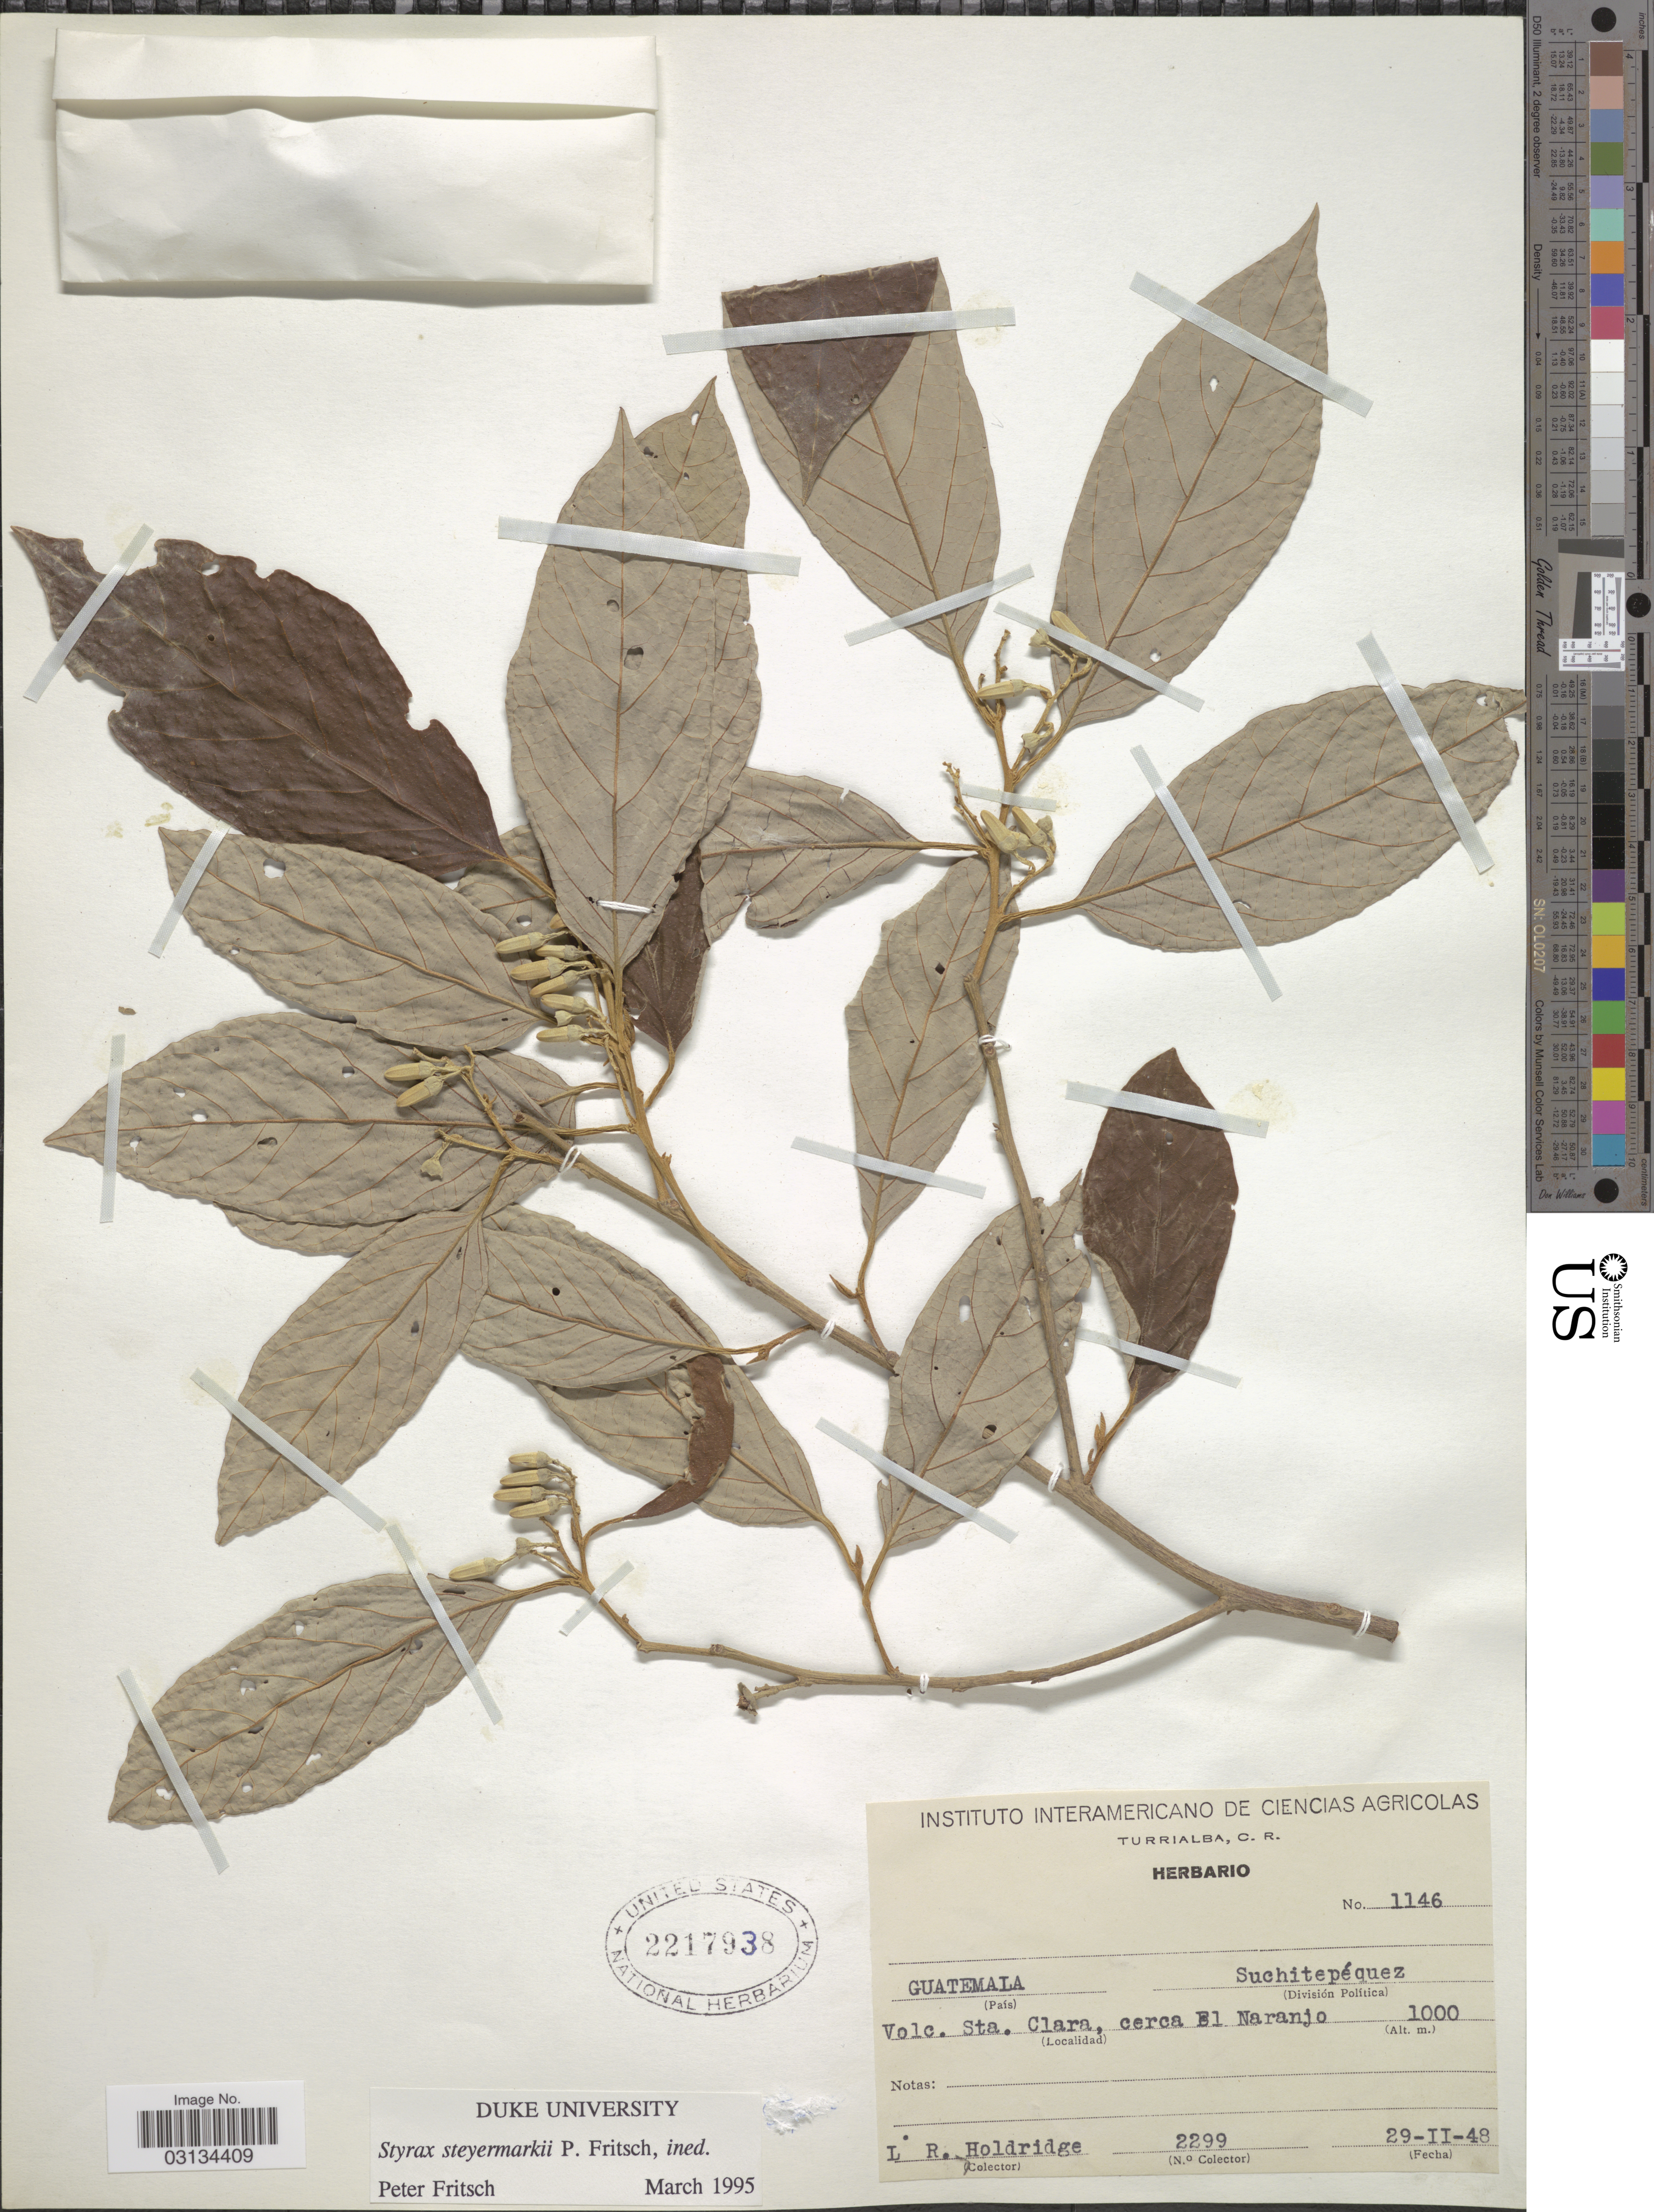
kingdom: Plantae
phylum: Tracheophyta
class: Magnoliopsida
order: Ericales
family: Styracaceae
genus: Styrax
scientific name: Styrax steyermarkii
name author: P.W. Fritsch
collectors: L. Holdridge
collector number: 2299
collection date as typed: Transcribed d/m/y: 29/2/48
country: Guatemala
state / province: Suchitepéquez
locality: División Política Suchitepéquez. Volc. Sta. Clara, cerca El Naranjo.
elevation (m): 1000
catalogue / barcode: US 2217938